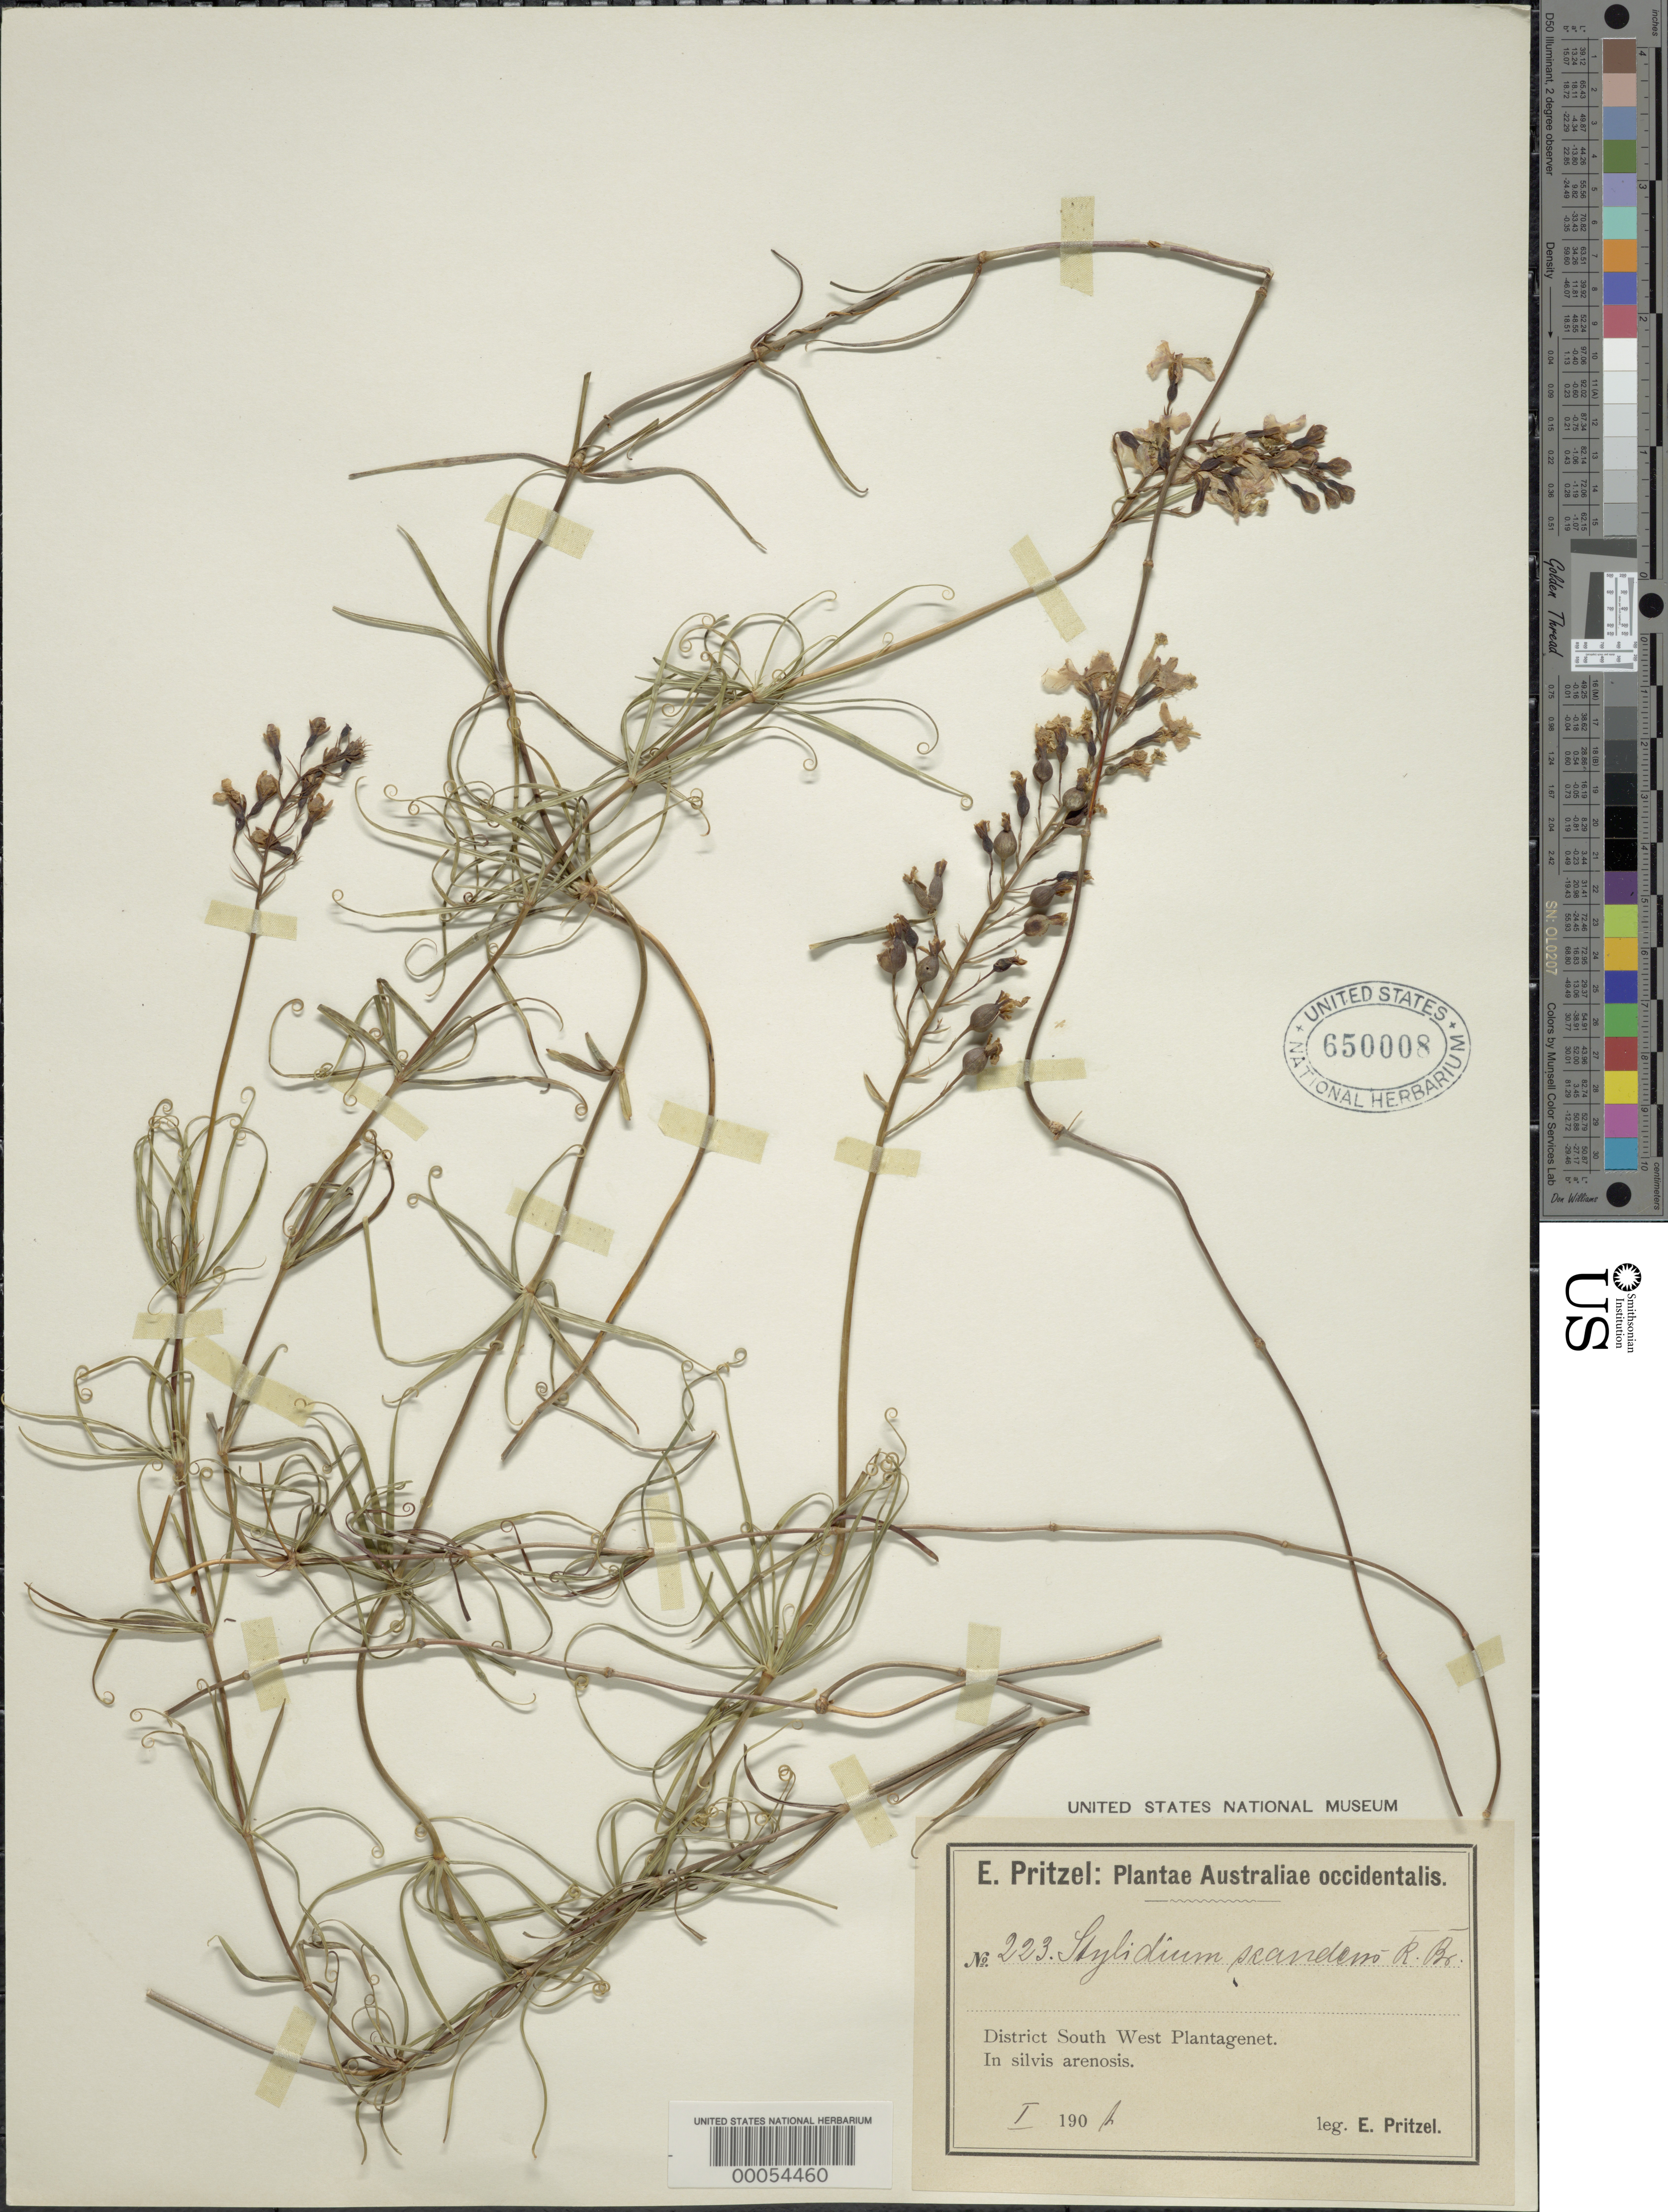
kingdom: Plantae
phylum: Tracheophyta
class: Magnoliopsida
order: Asterales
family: Stylidiaceae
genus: Stylidium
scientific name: Stylidium scandens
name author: R. Br.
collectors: E. G. Pritzel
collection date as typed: Jan 1901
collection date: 1901-01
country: Australia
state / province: Western Australia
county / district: Plantagenet ?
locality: District south west plantagenet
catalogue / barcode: US 650008